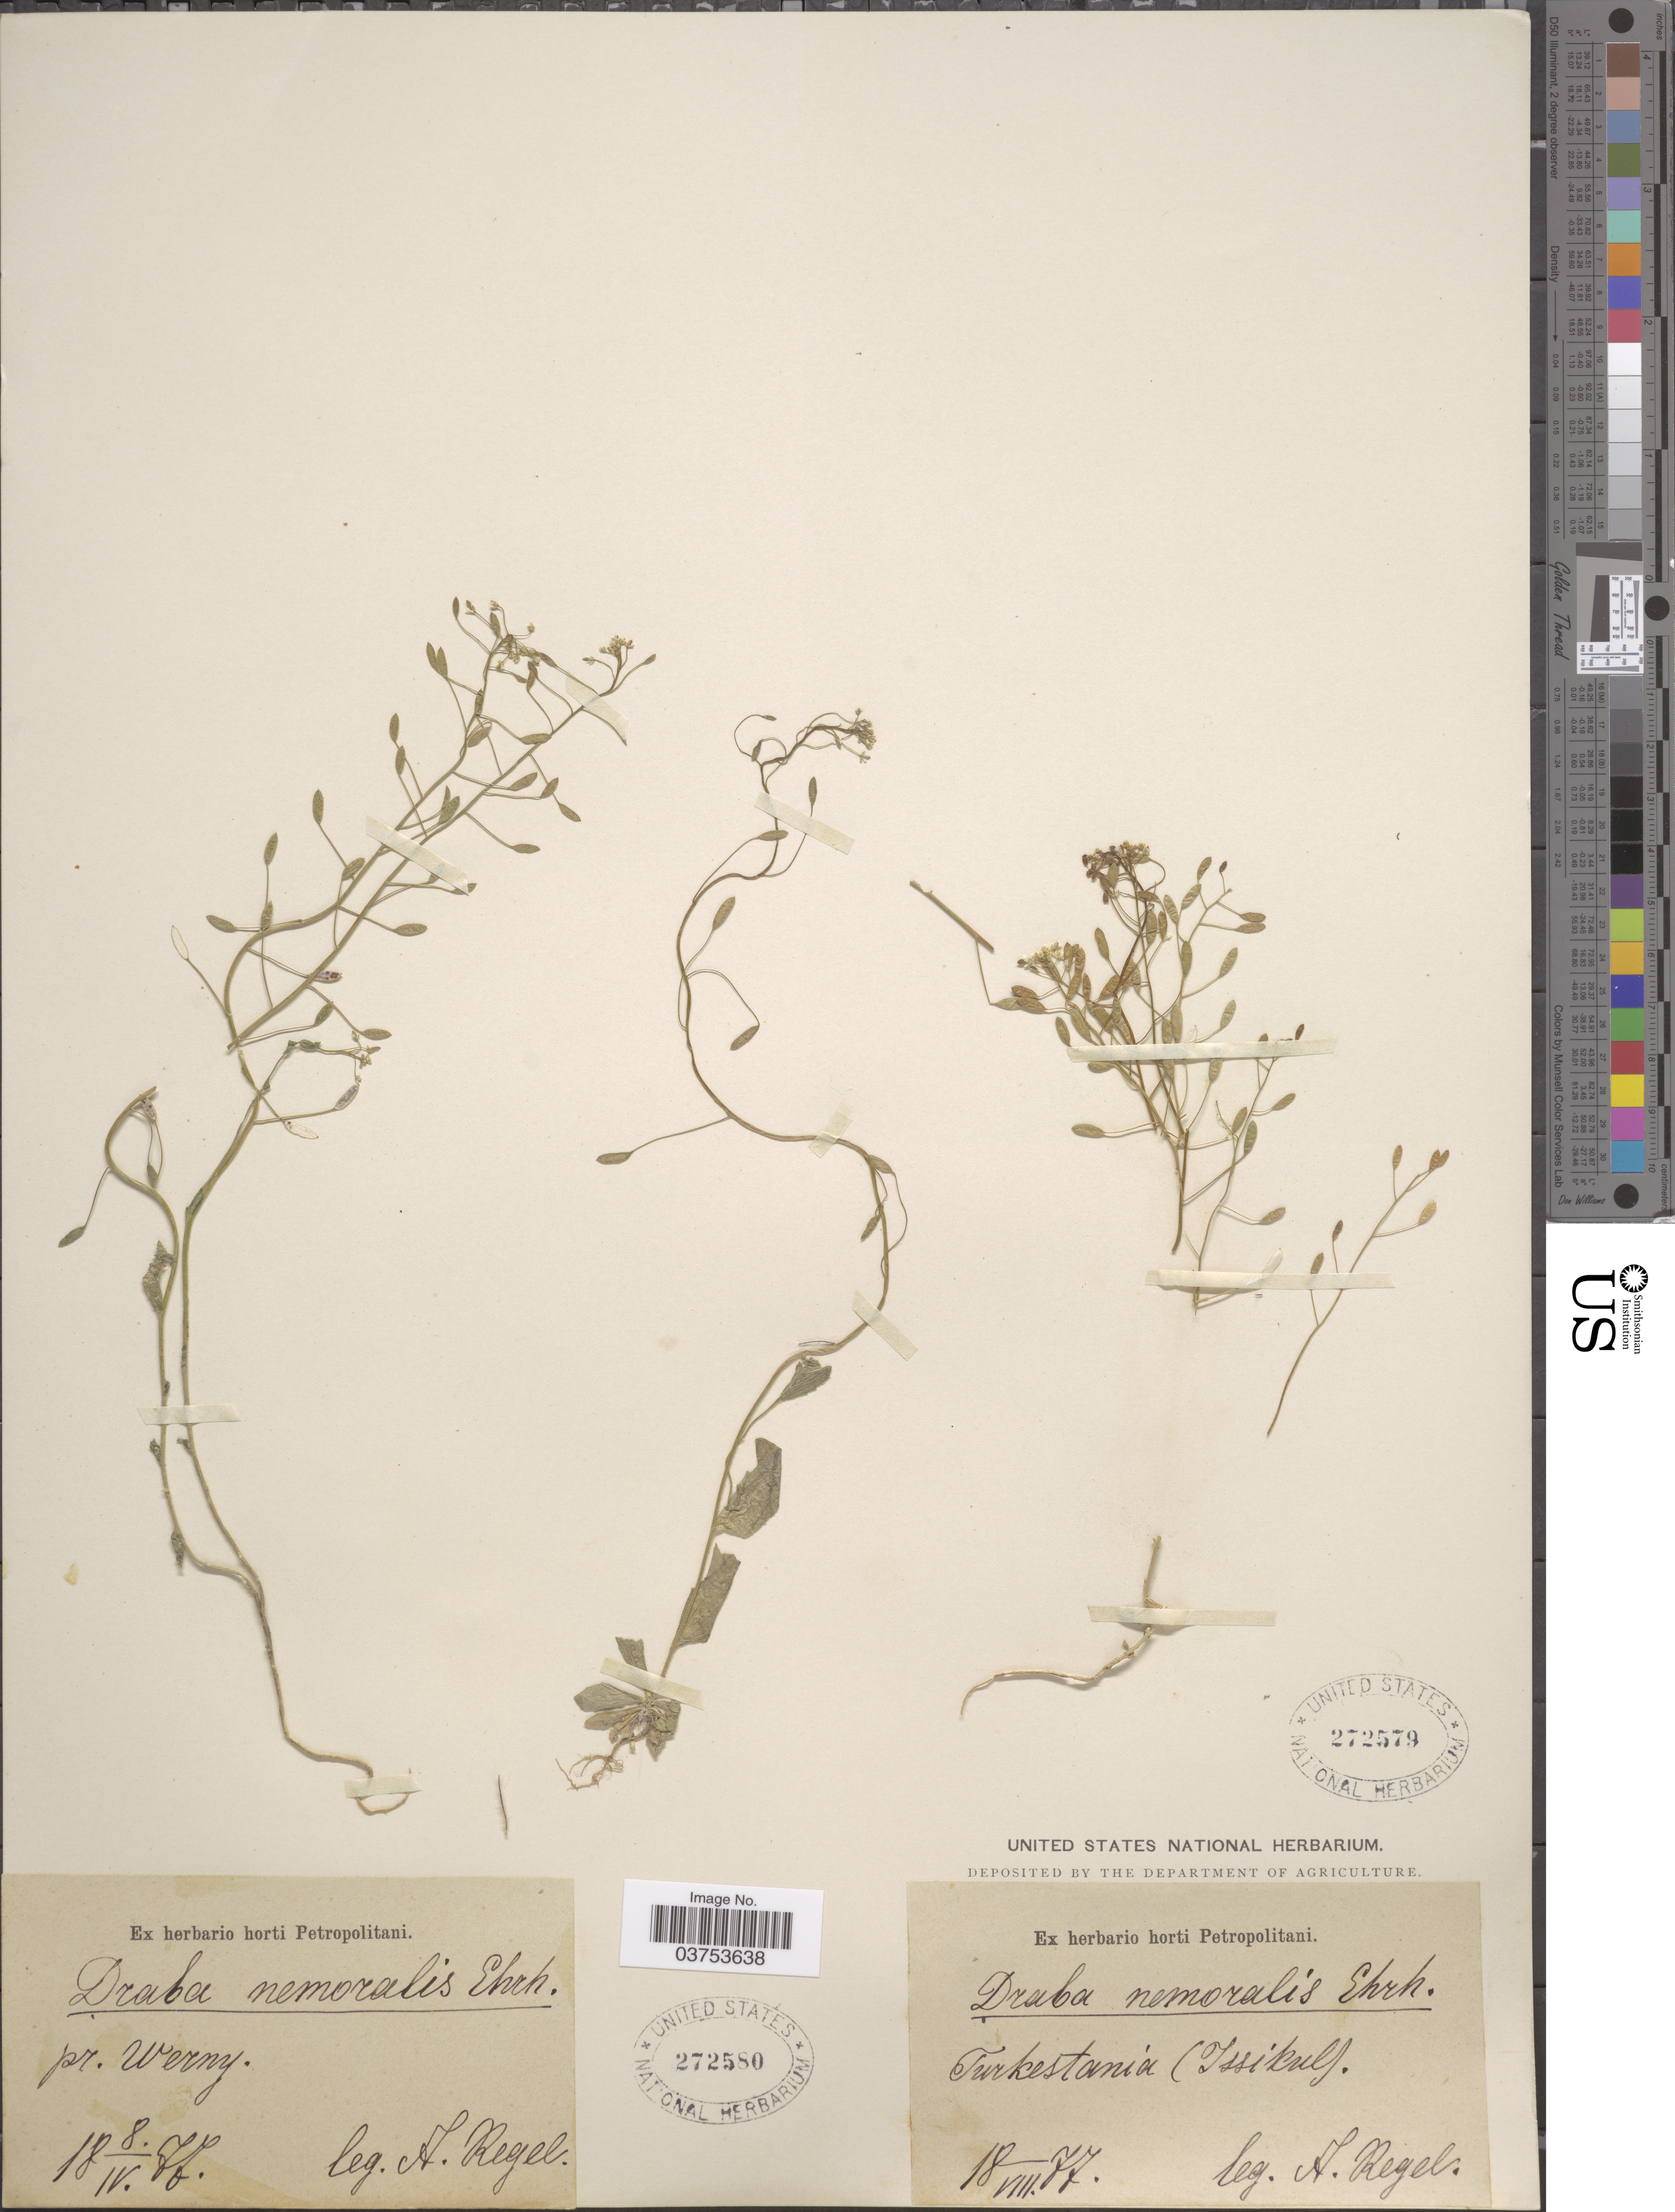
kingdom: Plantae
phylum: Tracheophyta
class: Magnoliopsida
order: Brassicales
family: Brassicaceae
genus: Draba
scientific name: Draba nemoralis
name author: Ehrh.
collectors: A. Regel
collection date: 1877-08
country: Kyrgyzstan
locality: Turkestania (Issikul).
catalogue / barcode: US 272579-2